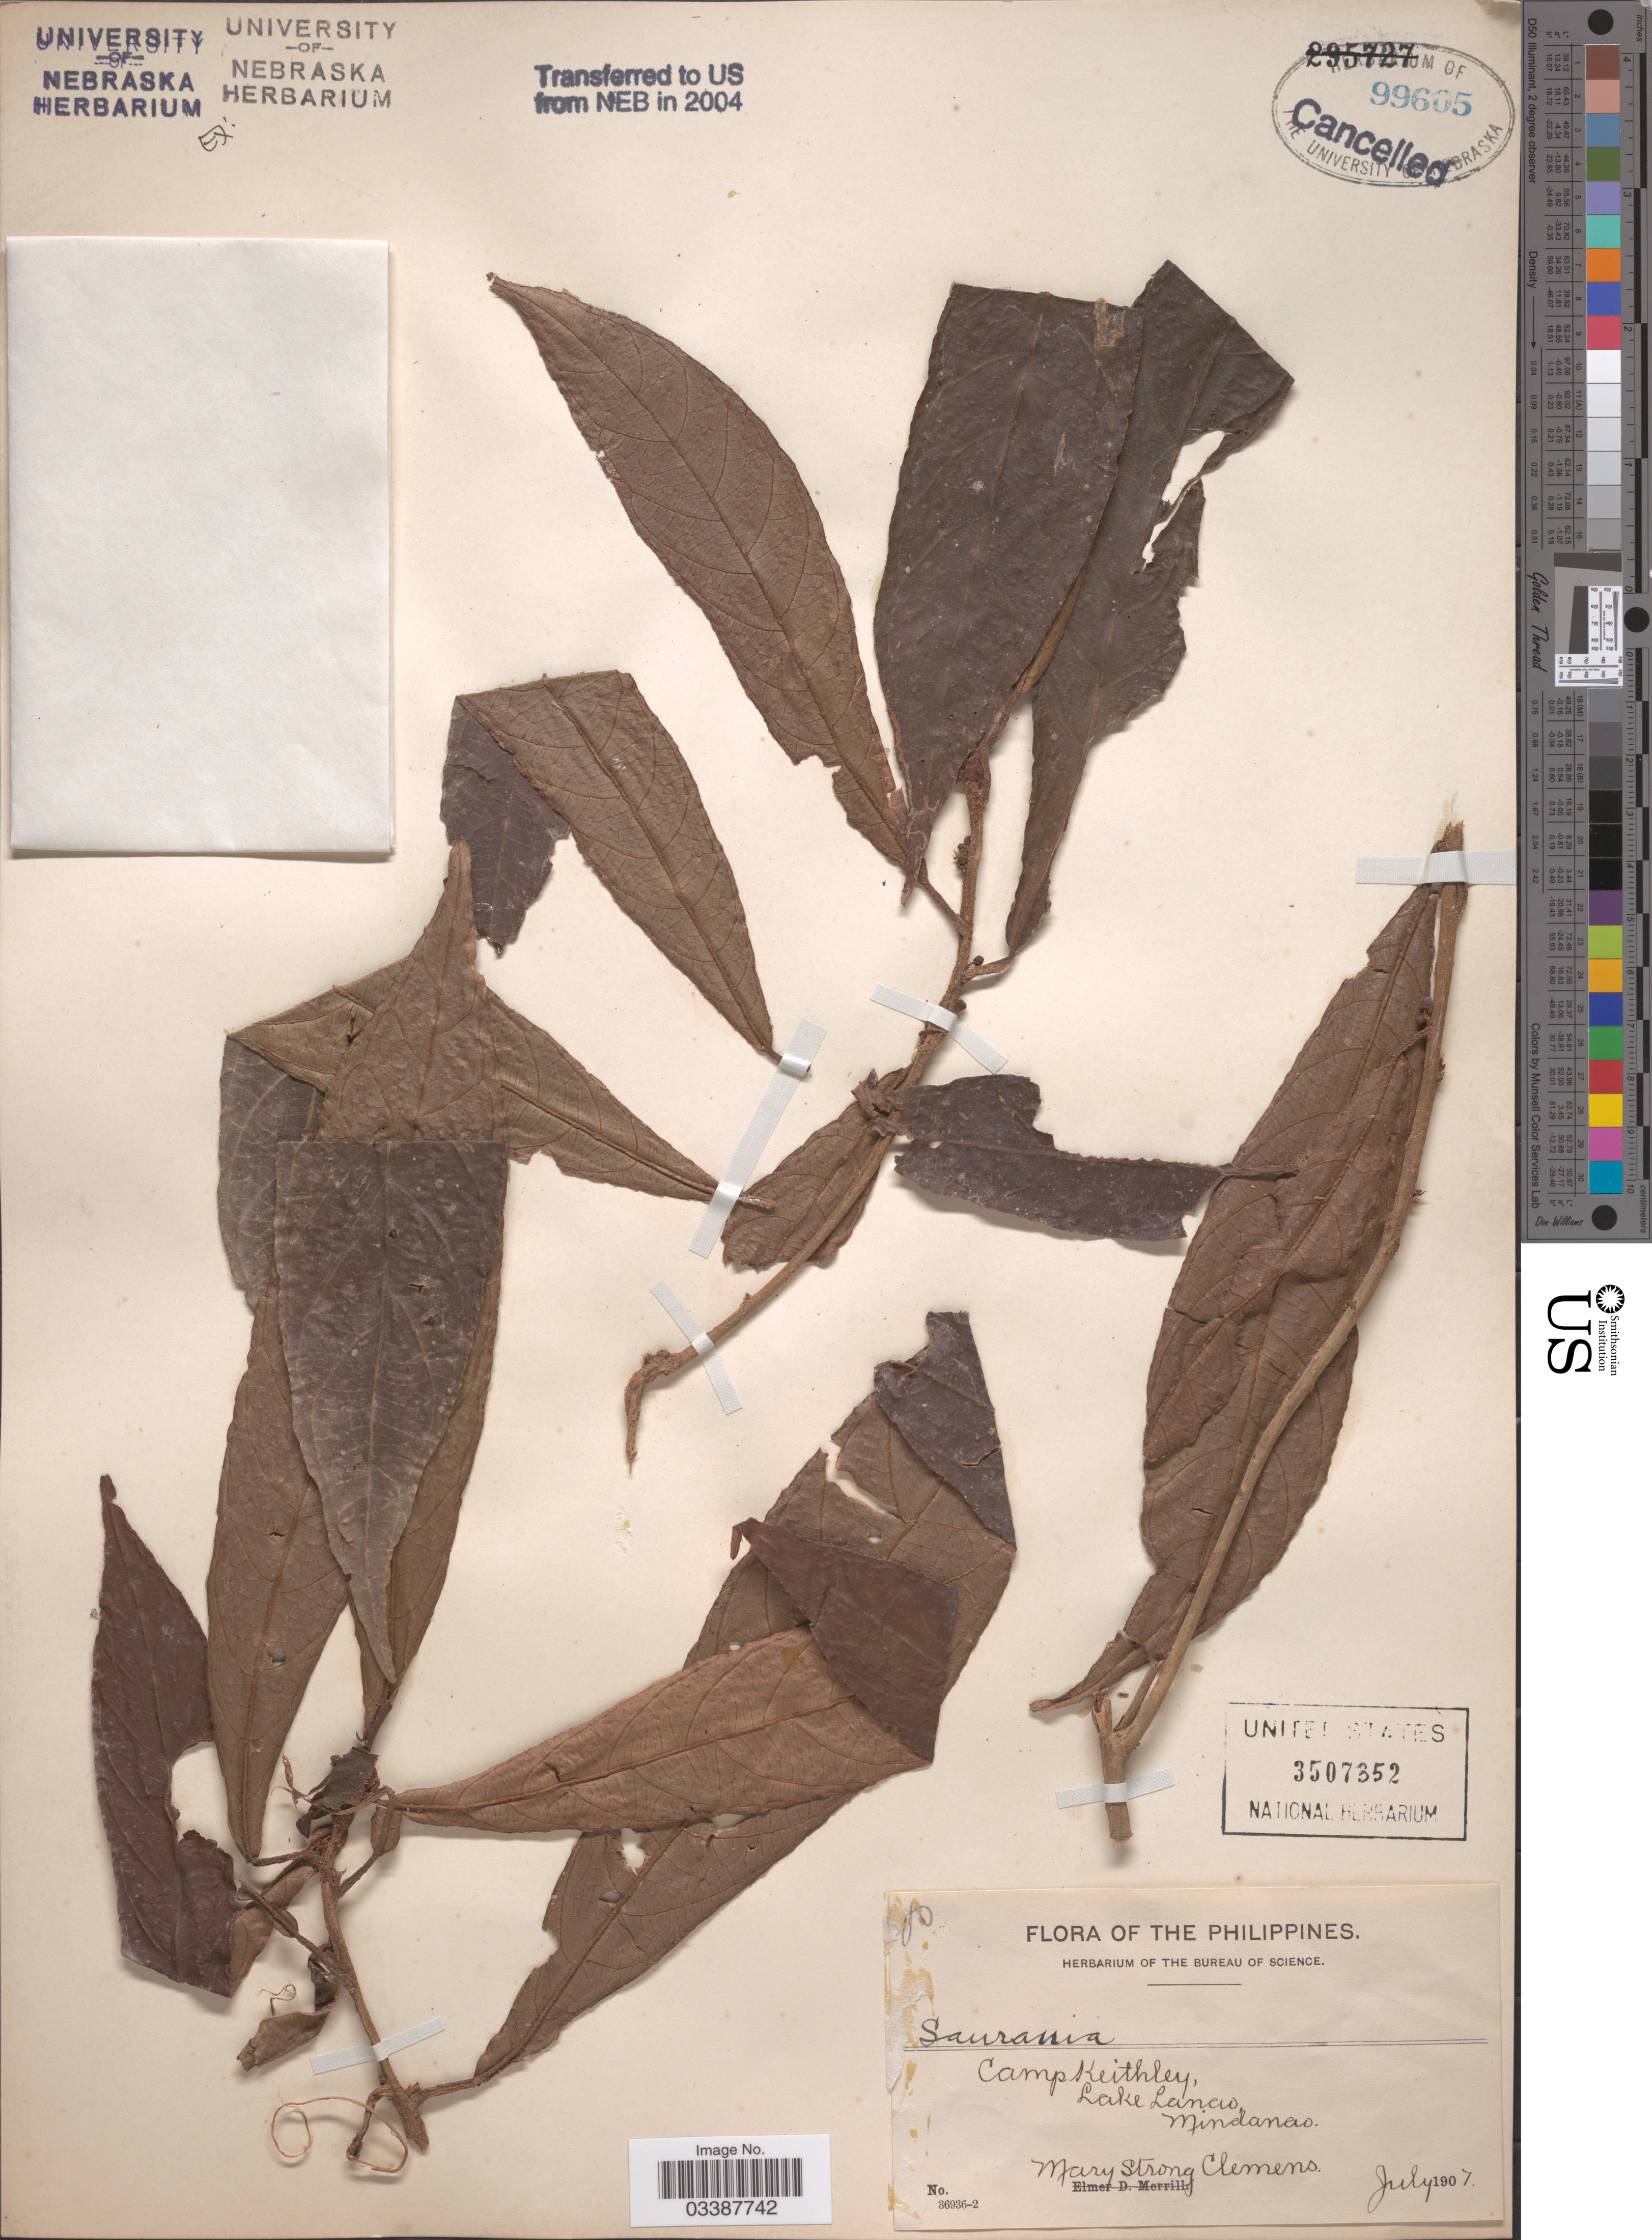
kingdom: Plantae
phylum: Tracheophyta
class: Magnoliopsida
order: Ericales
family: Actinidiaceae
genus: Saurauia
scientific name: Saurauia sp.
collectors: M. S. Clemens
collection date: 1907-07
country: Philippines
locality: Camp Keithley, Lake Lanao. Mindanao.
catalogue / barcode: US 3507352